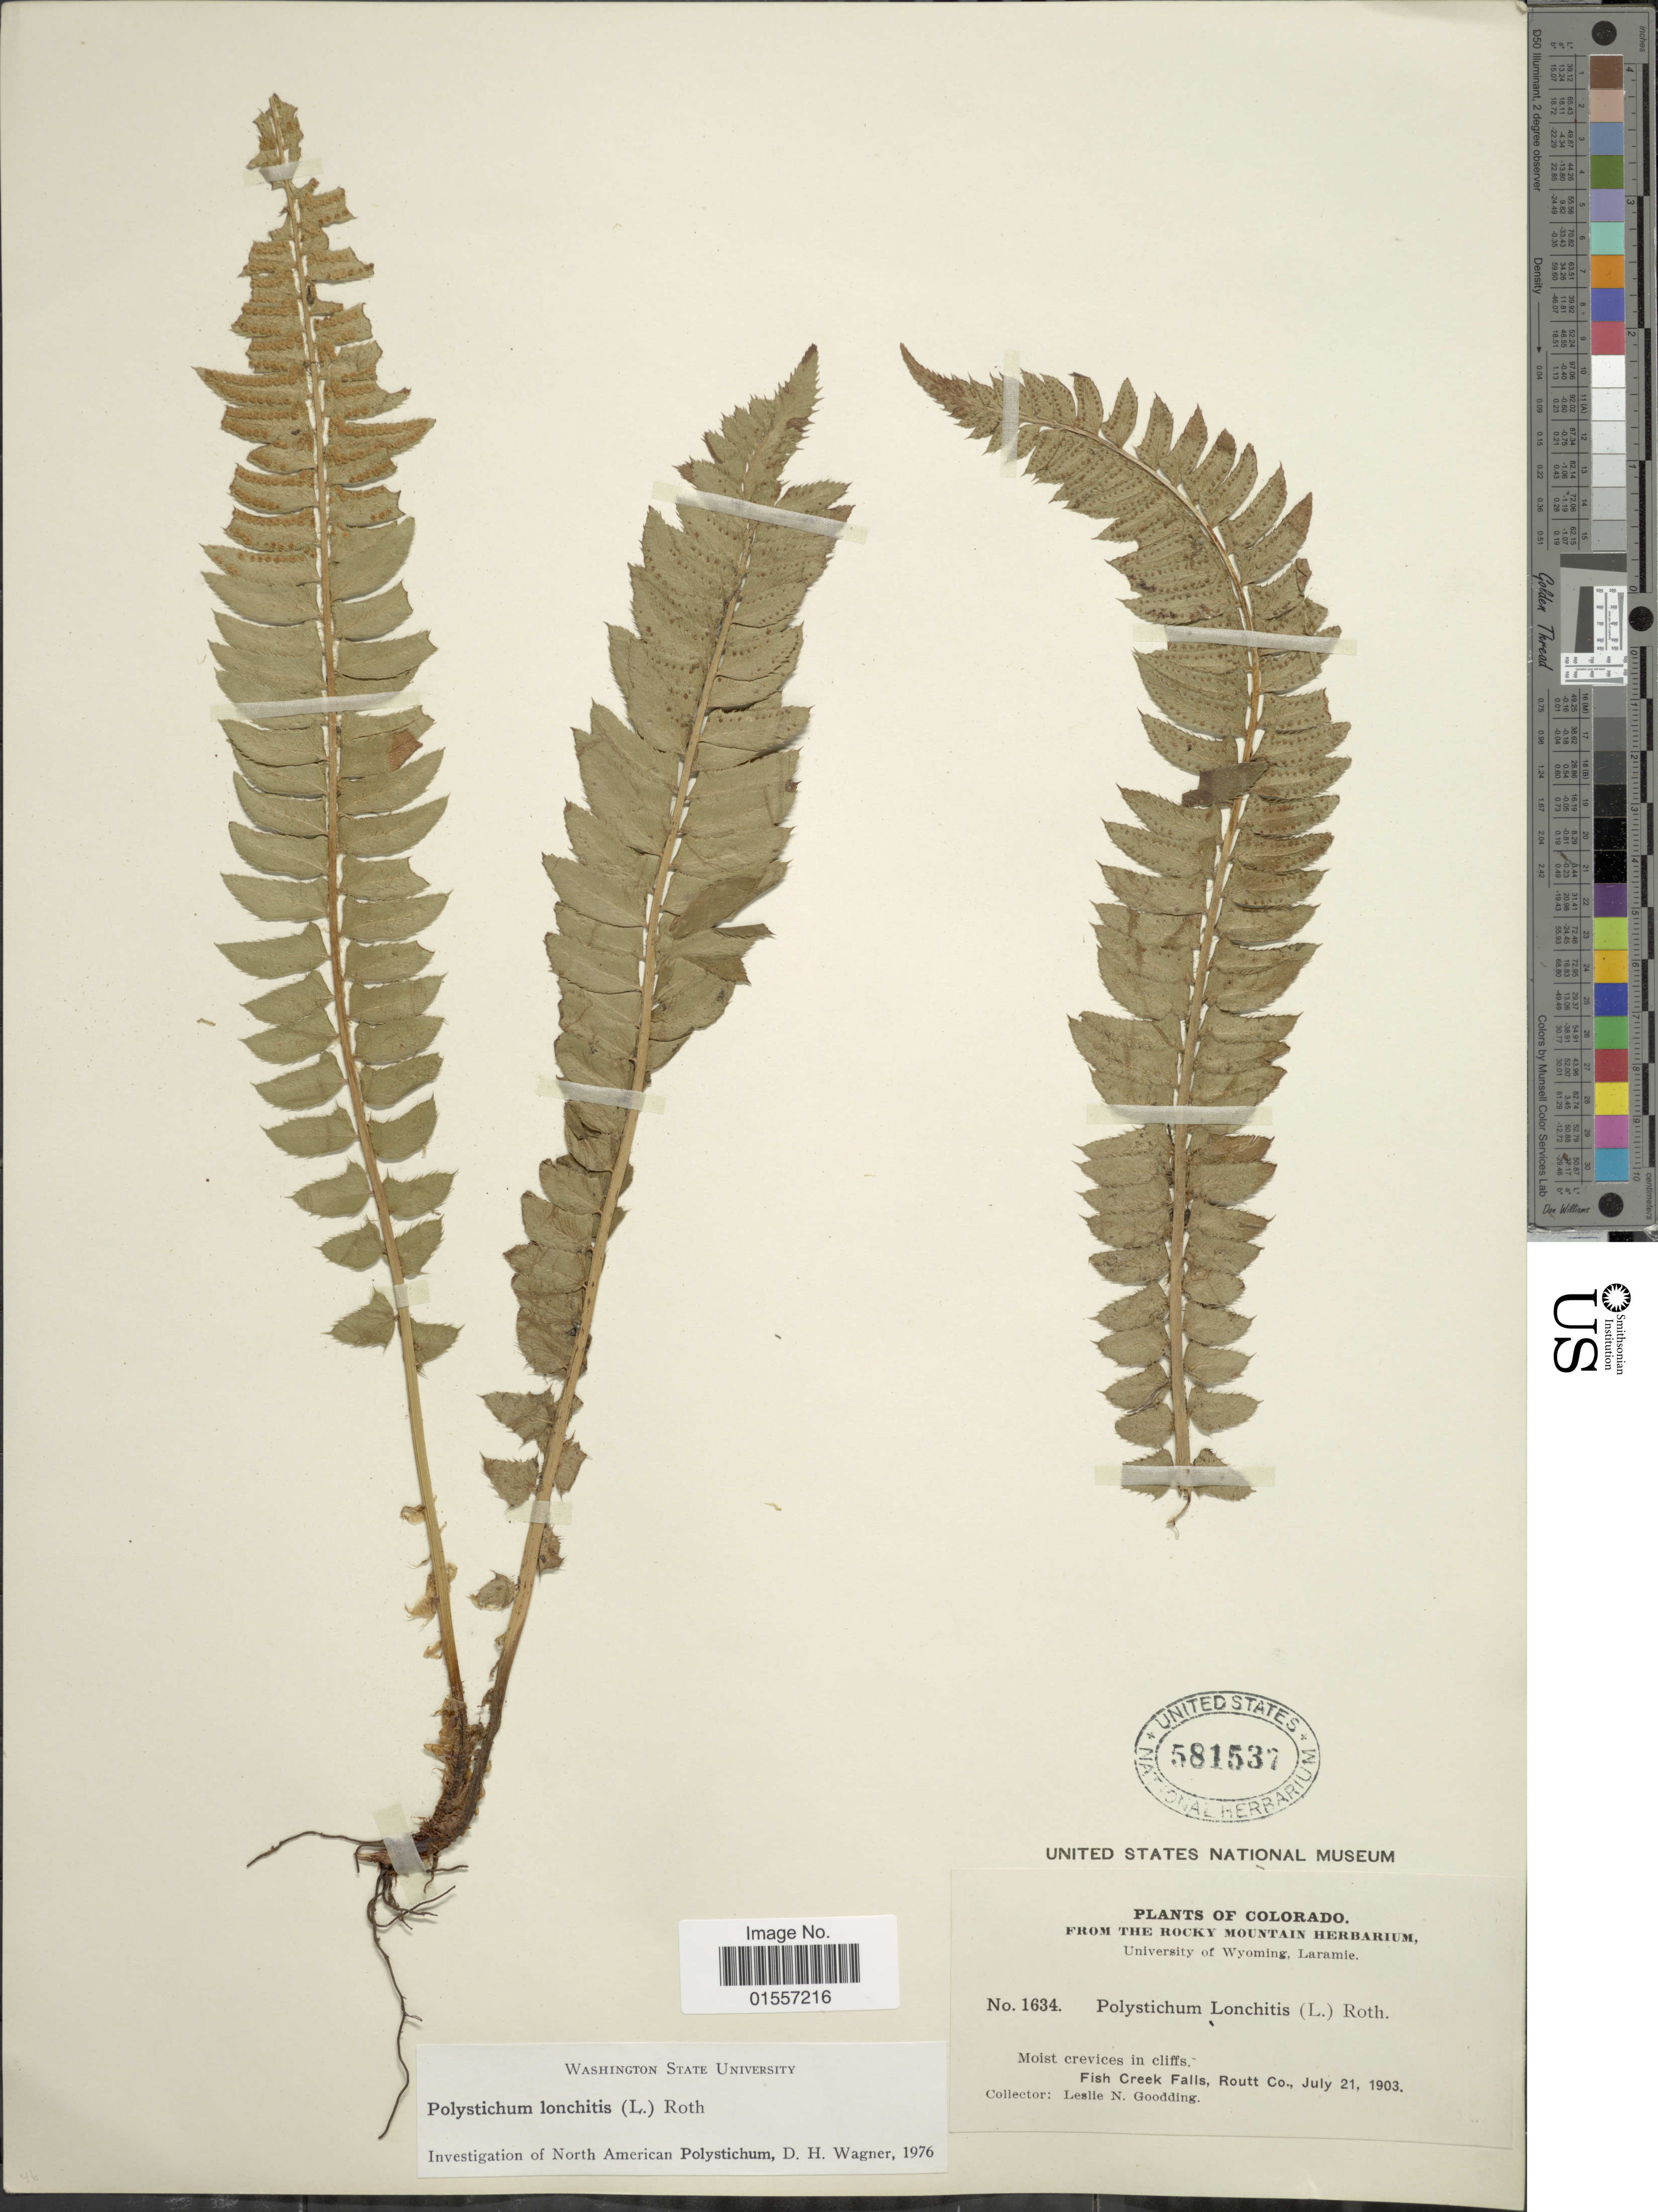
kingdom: Plantae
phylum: Tracheophyta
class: Polypodiopsida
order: Polypodiales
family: Dryopteridaceae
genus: Polystichum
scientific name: Polystichum lonchitis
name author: (Roth) L.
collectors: L. N. Goodding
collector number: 1634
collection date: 1903-07-21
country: United States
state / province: Colorado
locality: Moist crevics in cliffs, Fish Creek Falls, Routt Co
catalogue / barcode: US 581537